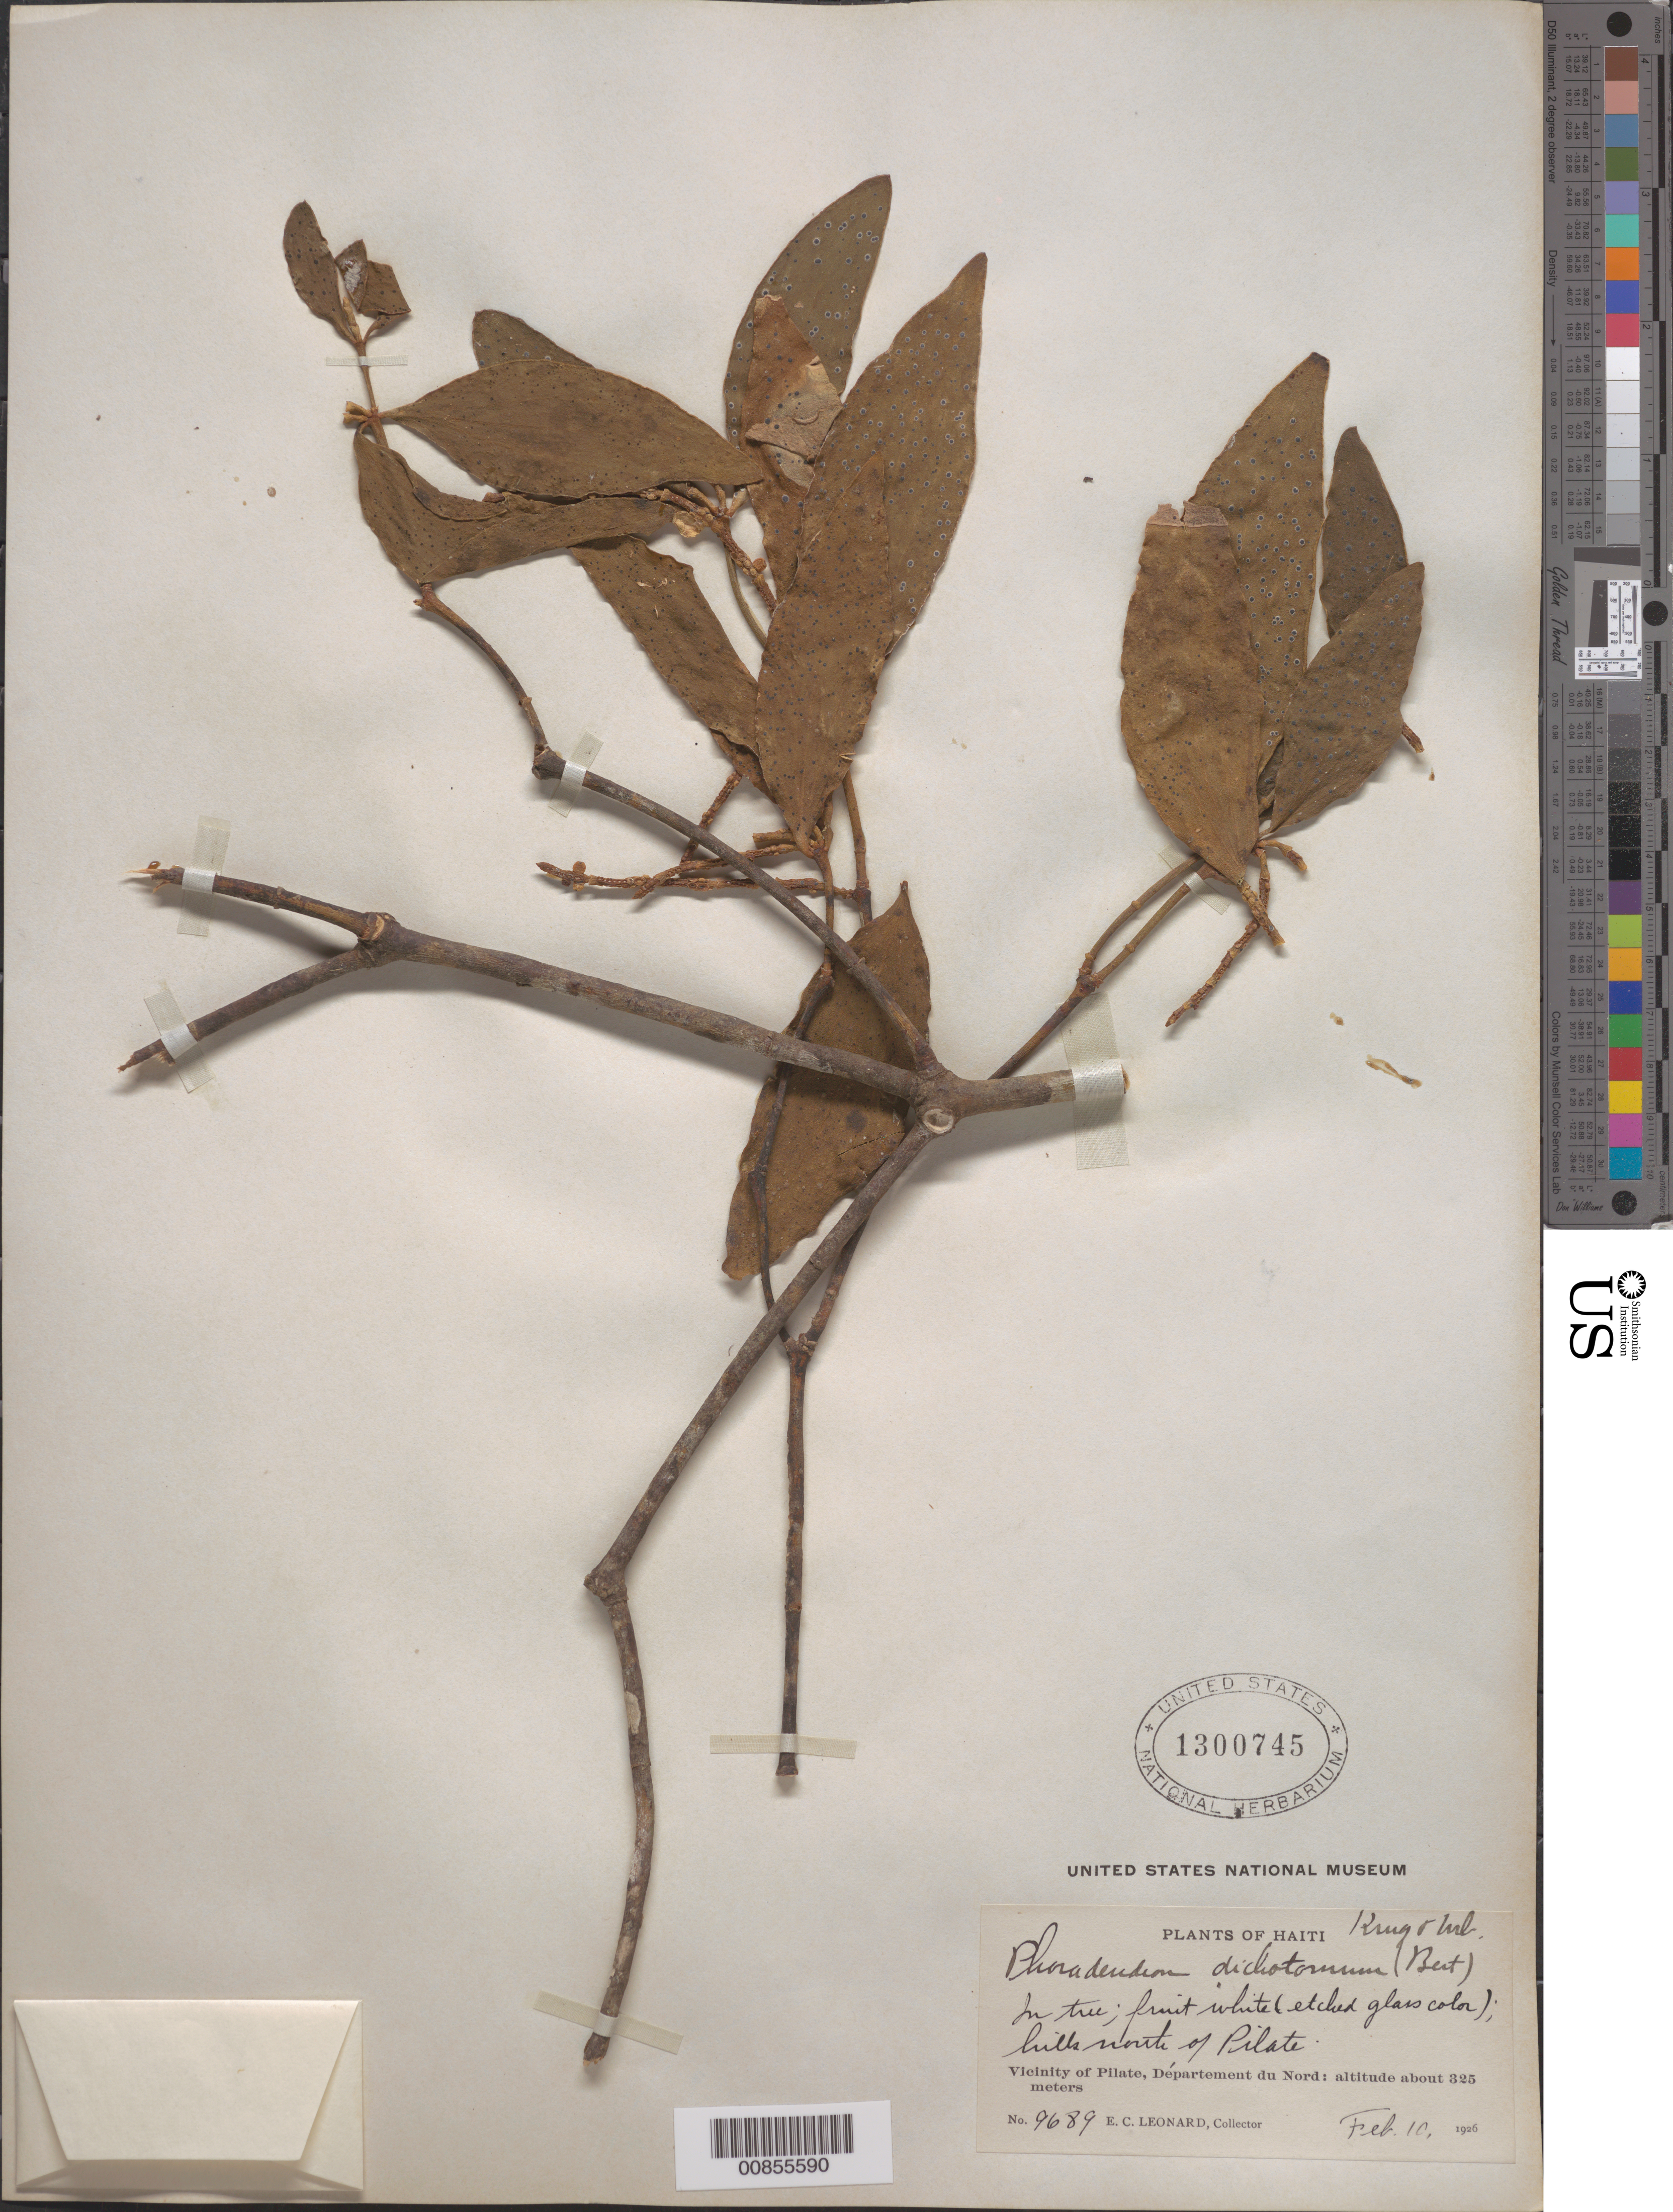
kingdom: Plantae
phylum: Tracheophyta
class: Magnoliopsida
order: Santalales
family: Viscaceae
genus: Phoradendron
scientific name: Phoradendron berteroanum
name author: (DC.) Nutt.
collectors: E. C. Leonard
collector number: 9689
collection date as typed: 10 Feb 1926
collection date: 1926-02-10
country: Haiti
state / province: Nord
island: Hispaniola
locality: Hills north of Pilate.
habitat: In tree.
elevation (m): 325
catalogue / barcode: US 1300745